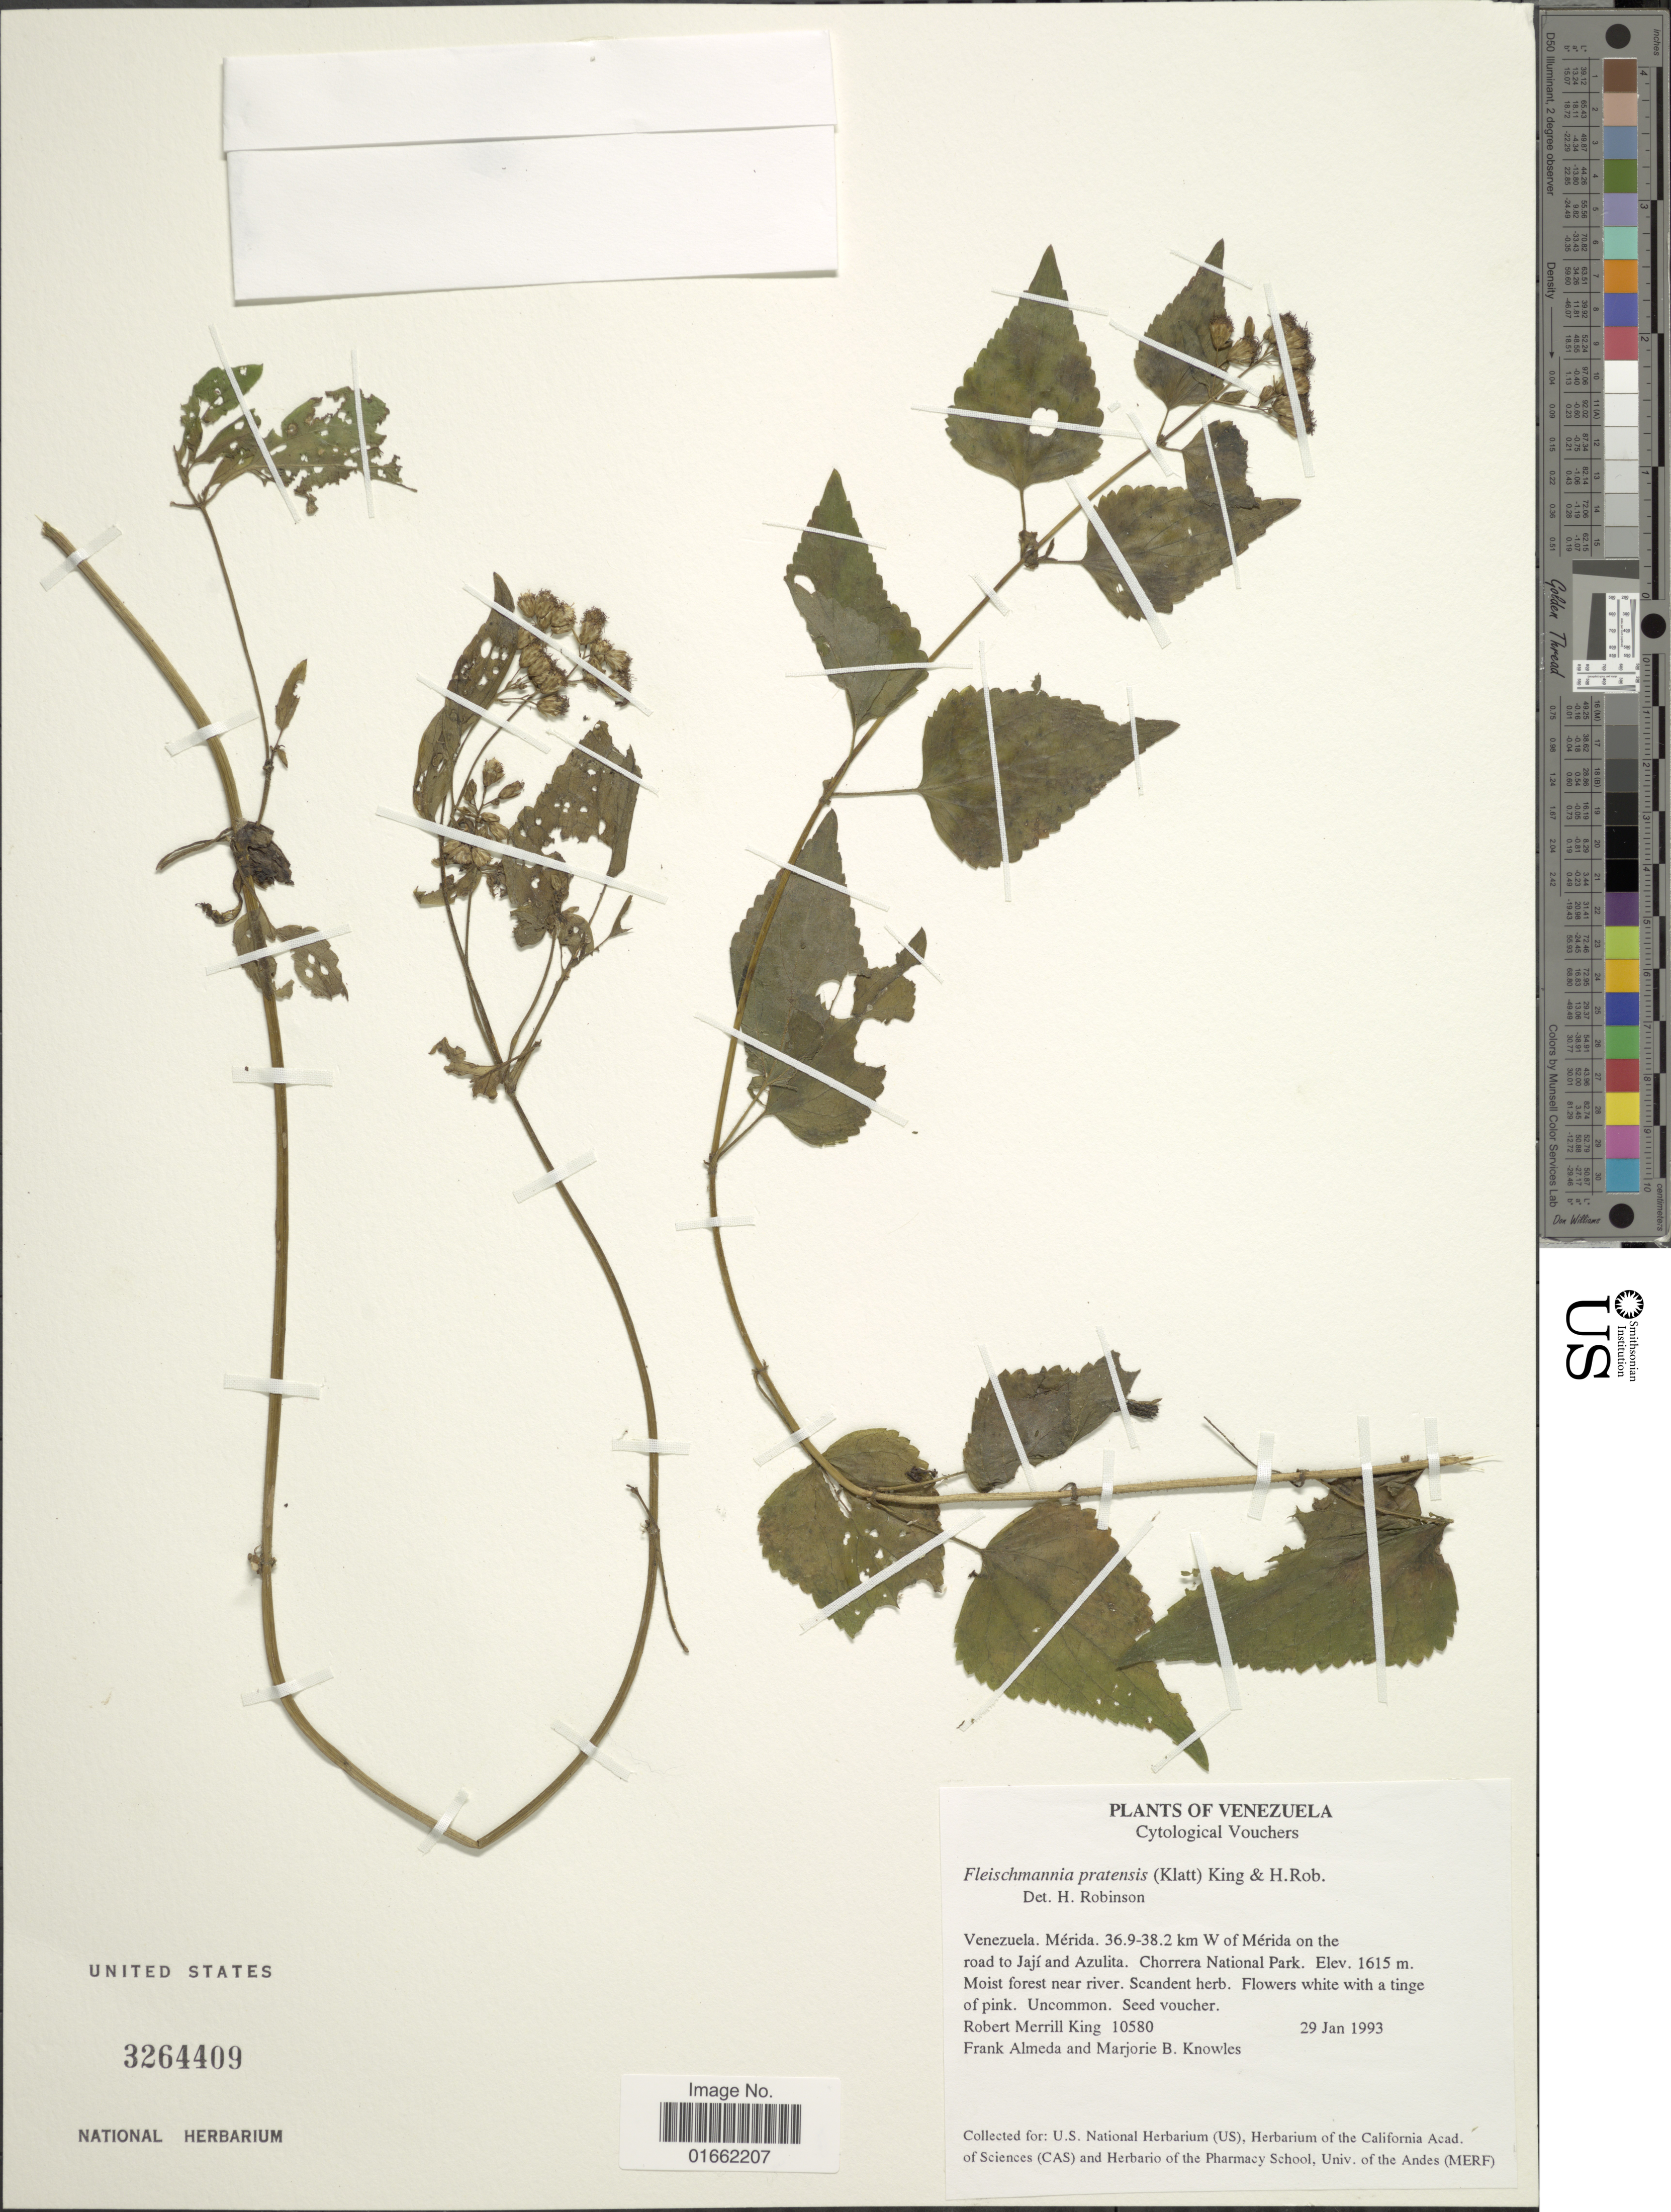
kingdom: Plantae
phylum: Tracheophyta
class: Magnoliopsida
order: Asterales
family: Asteraceae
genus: Fleischmannia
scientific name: Fleischmannia pratensis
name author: (Klatt) R.M. King & H. Rob.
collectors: R. M. King, F. Almeda & M. B. Knowles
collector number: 10580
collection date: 1993-01-29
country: Venezuela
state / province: Mérida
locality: Venezuela. Mérida. 36.9-38.2 km W of Mérida on the road to Jají and Azulita. Chorrera National Park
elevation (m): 1615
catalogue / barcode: US 3264409